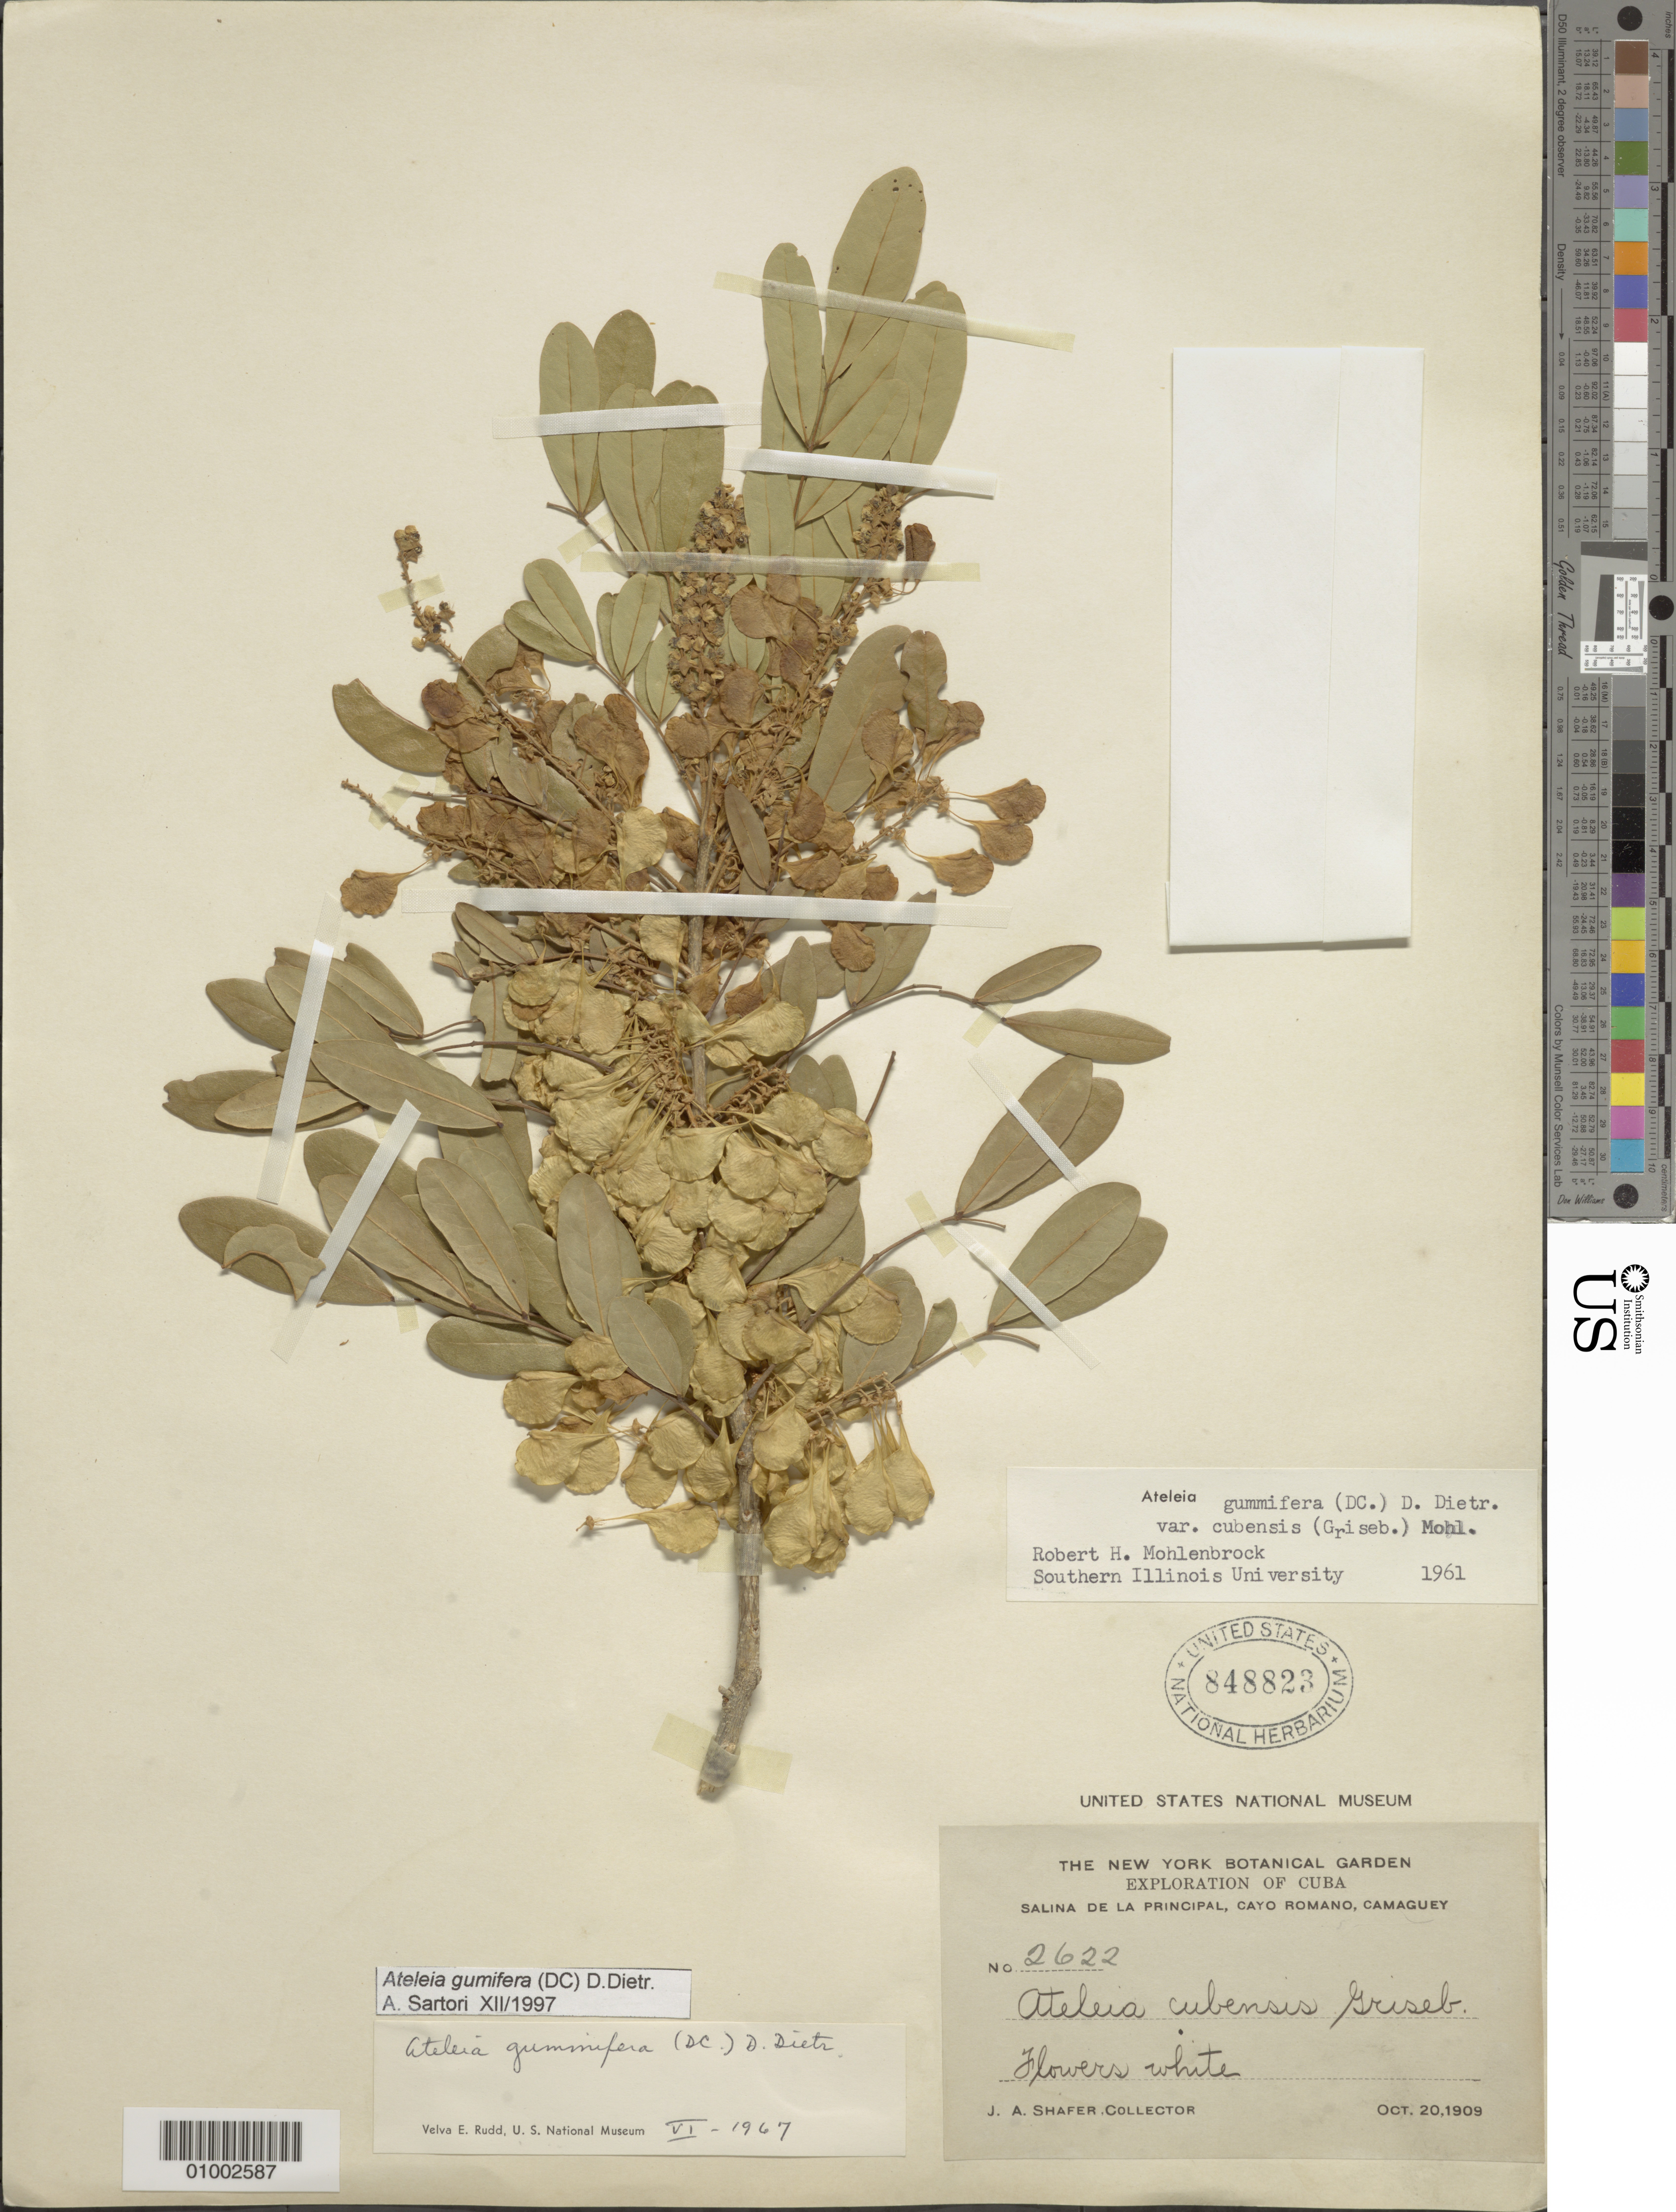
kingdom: Plantae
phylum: Tracheophyta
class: Magnoliopsida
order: Fabales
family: Fabaceae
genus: Ateleia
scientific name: Ateleia gummifera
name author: (Bertero ex DC.) D. Dietr.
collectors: J. A. Shafer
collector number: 2622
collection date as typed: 20 Oct 1909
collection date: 1909-10-20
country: Cuba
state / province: Camagüey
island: Cuba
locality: Salina De la Principal, Cayo Romano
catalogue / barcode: US 848823